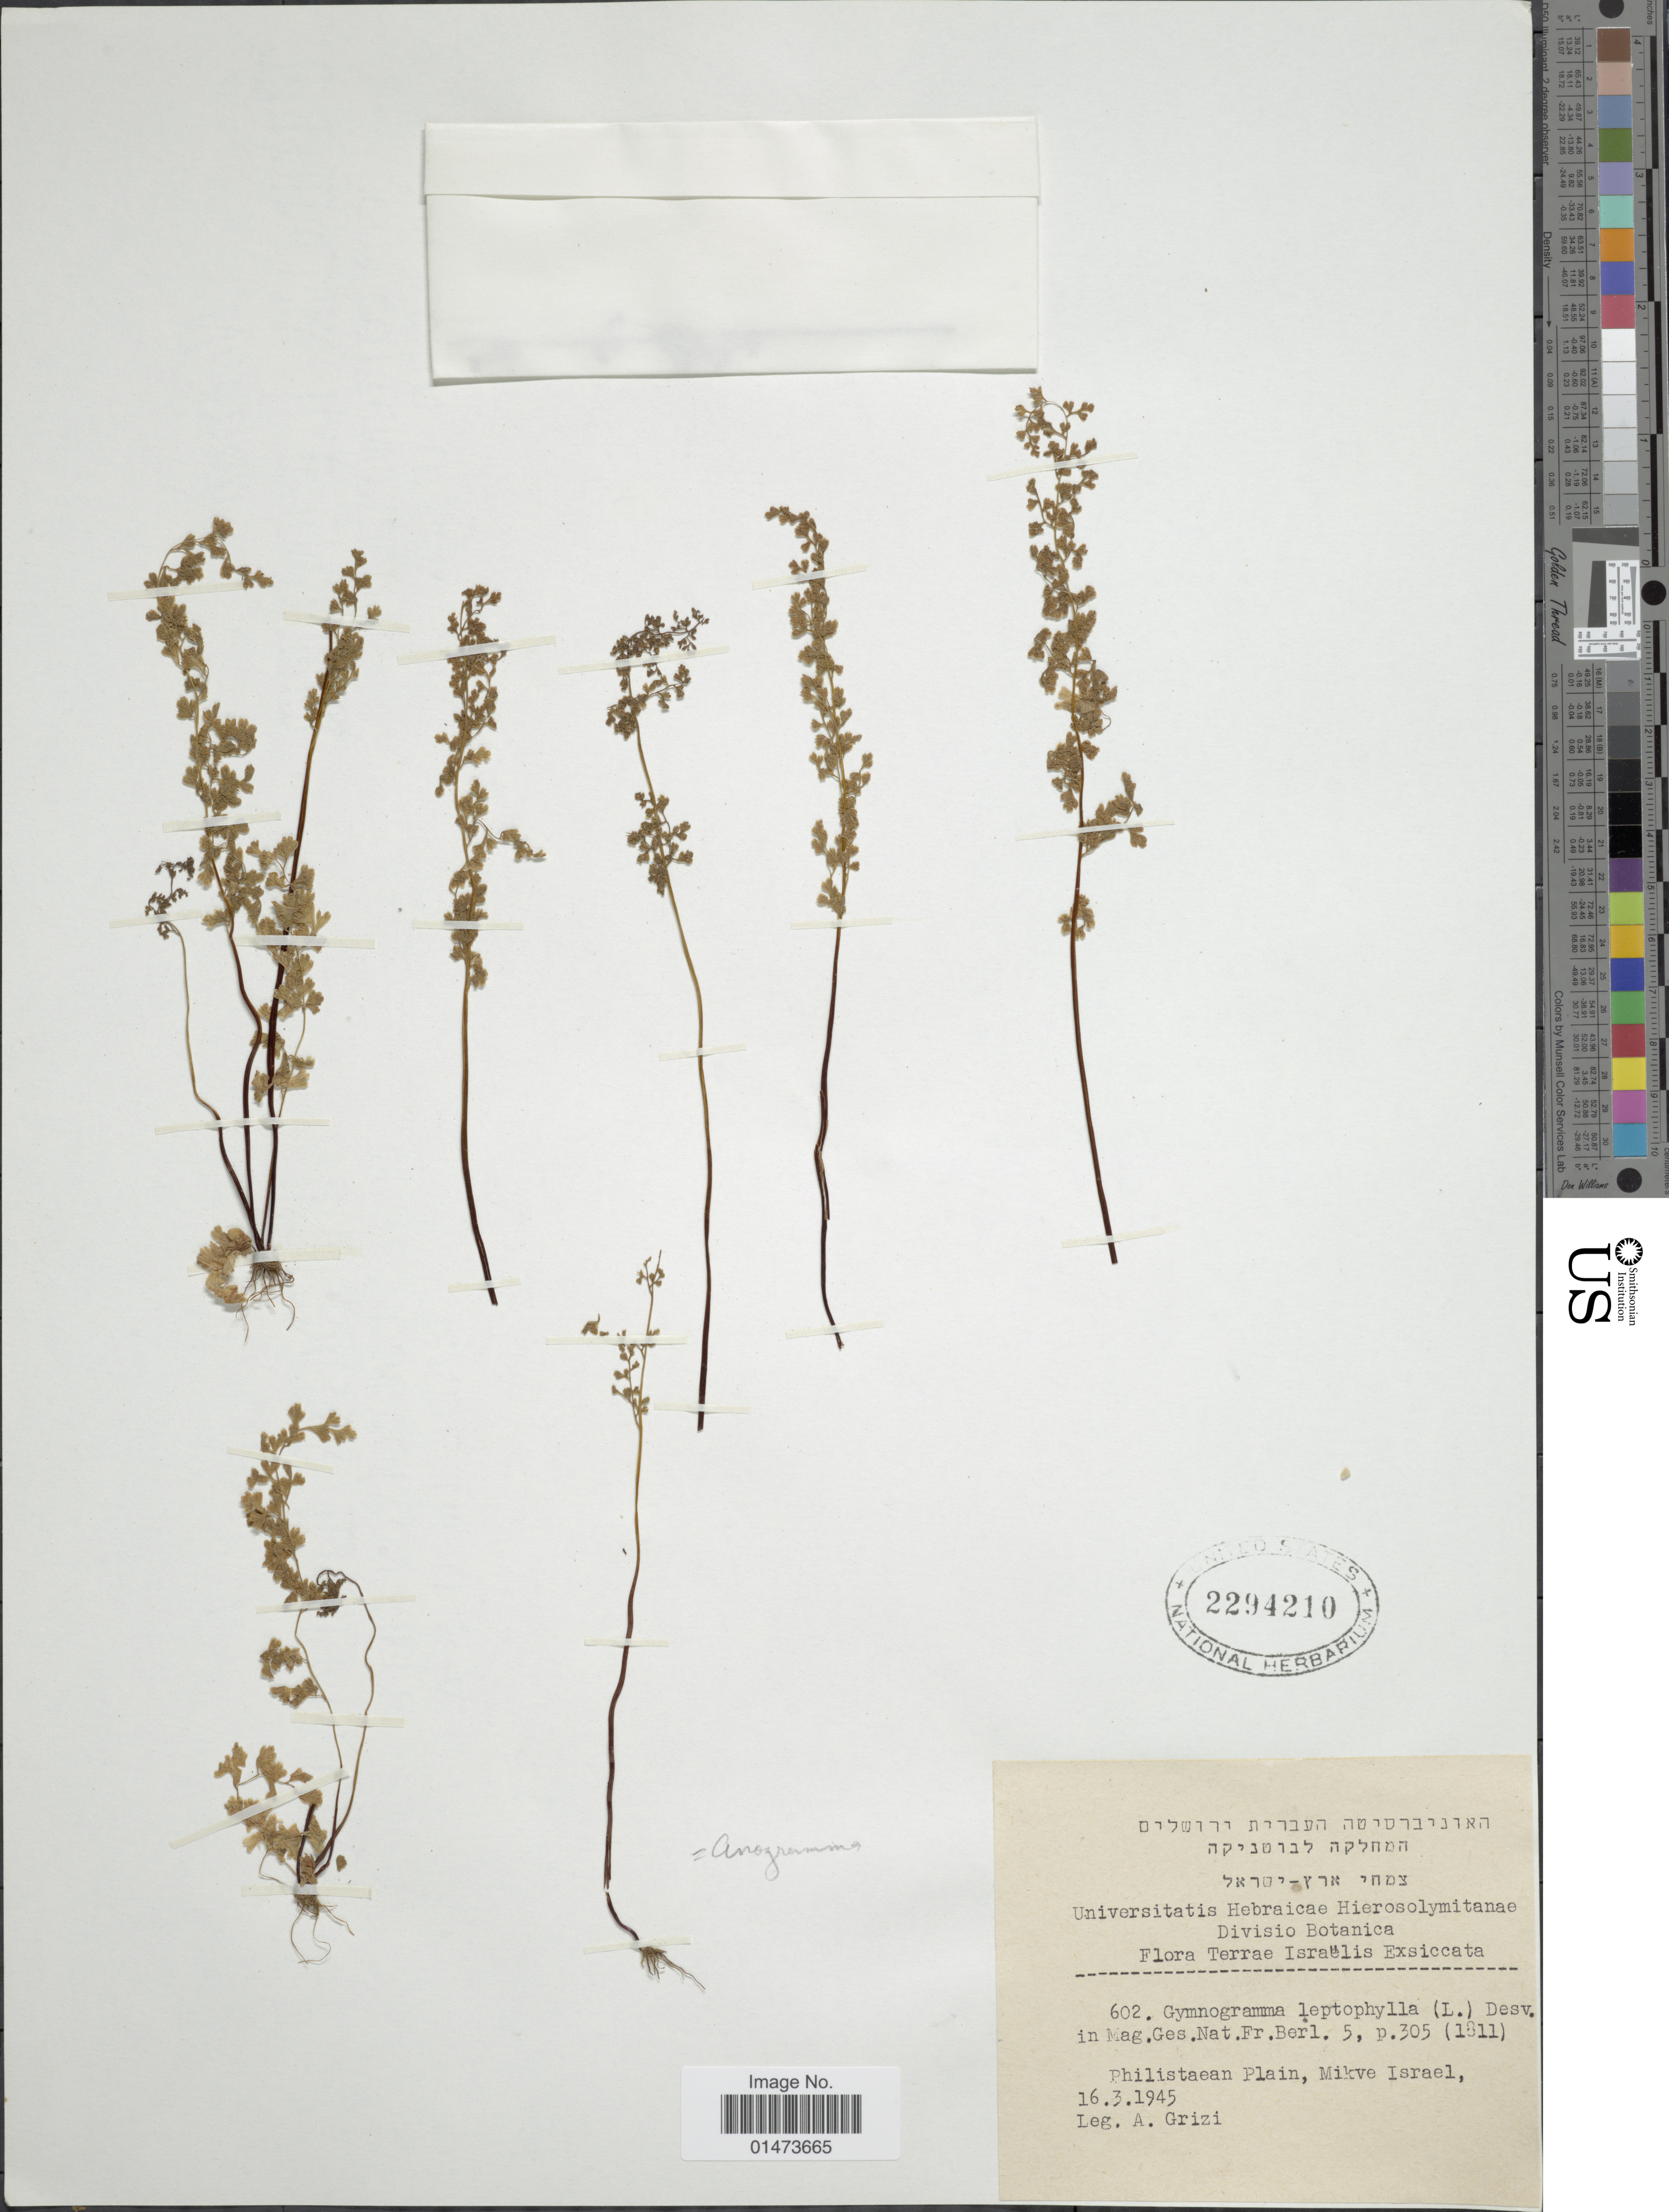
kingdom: Plantae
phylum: Tracheophyta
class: Polypodiopsida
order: Polypodiales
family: Pteridaceae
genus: Anogramma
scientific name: Anogramma leptophylla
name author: (L.) Link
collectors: A. Grizi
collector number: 602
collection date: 1945-03-16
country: Israel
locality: Philistaean Plain, Mikve Israel.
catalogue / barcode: US 2294210